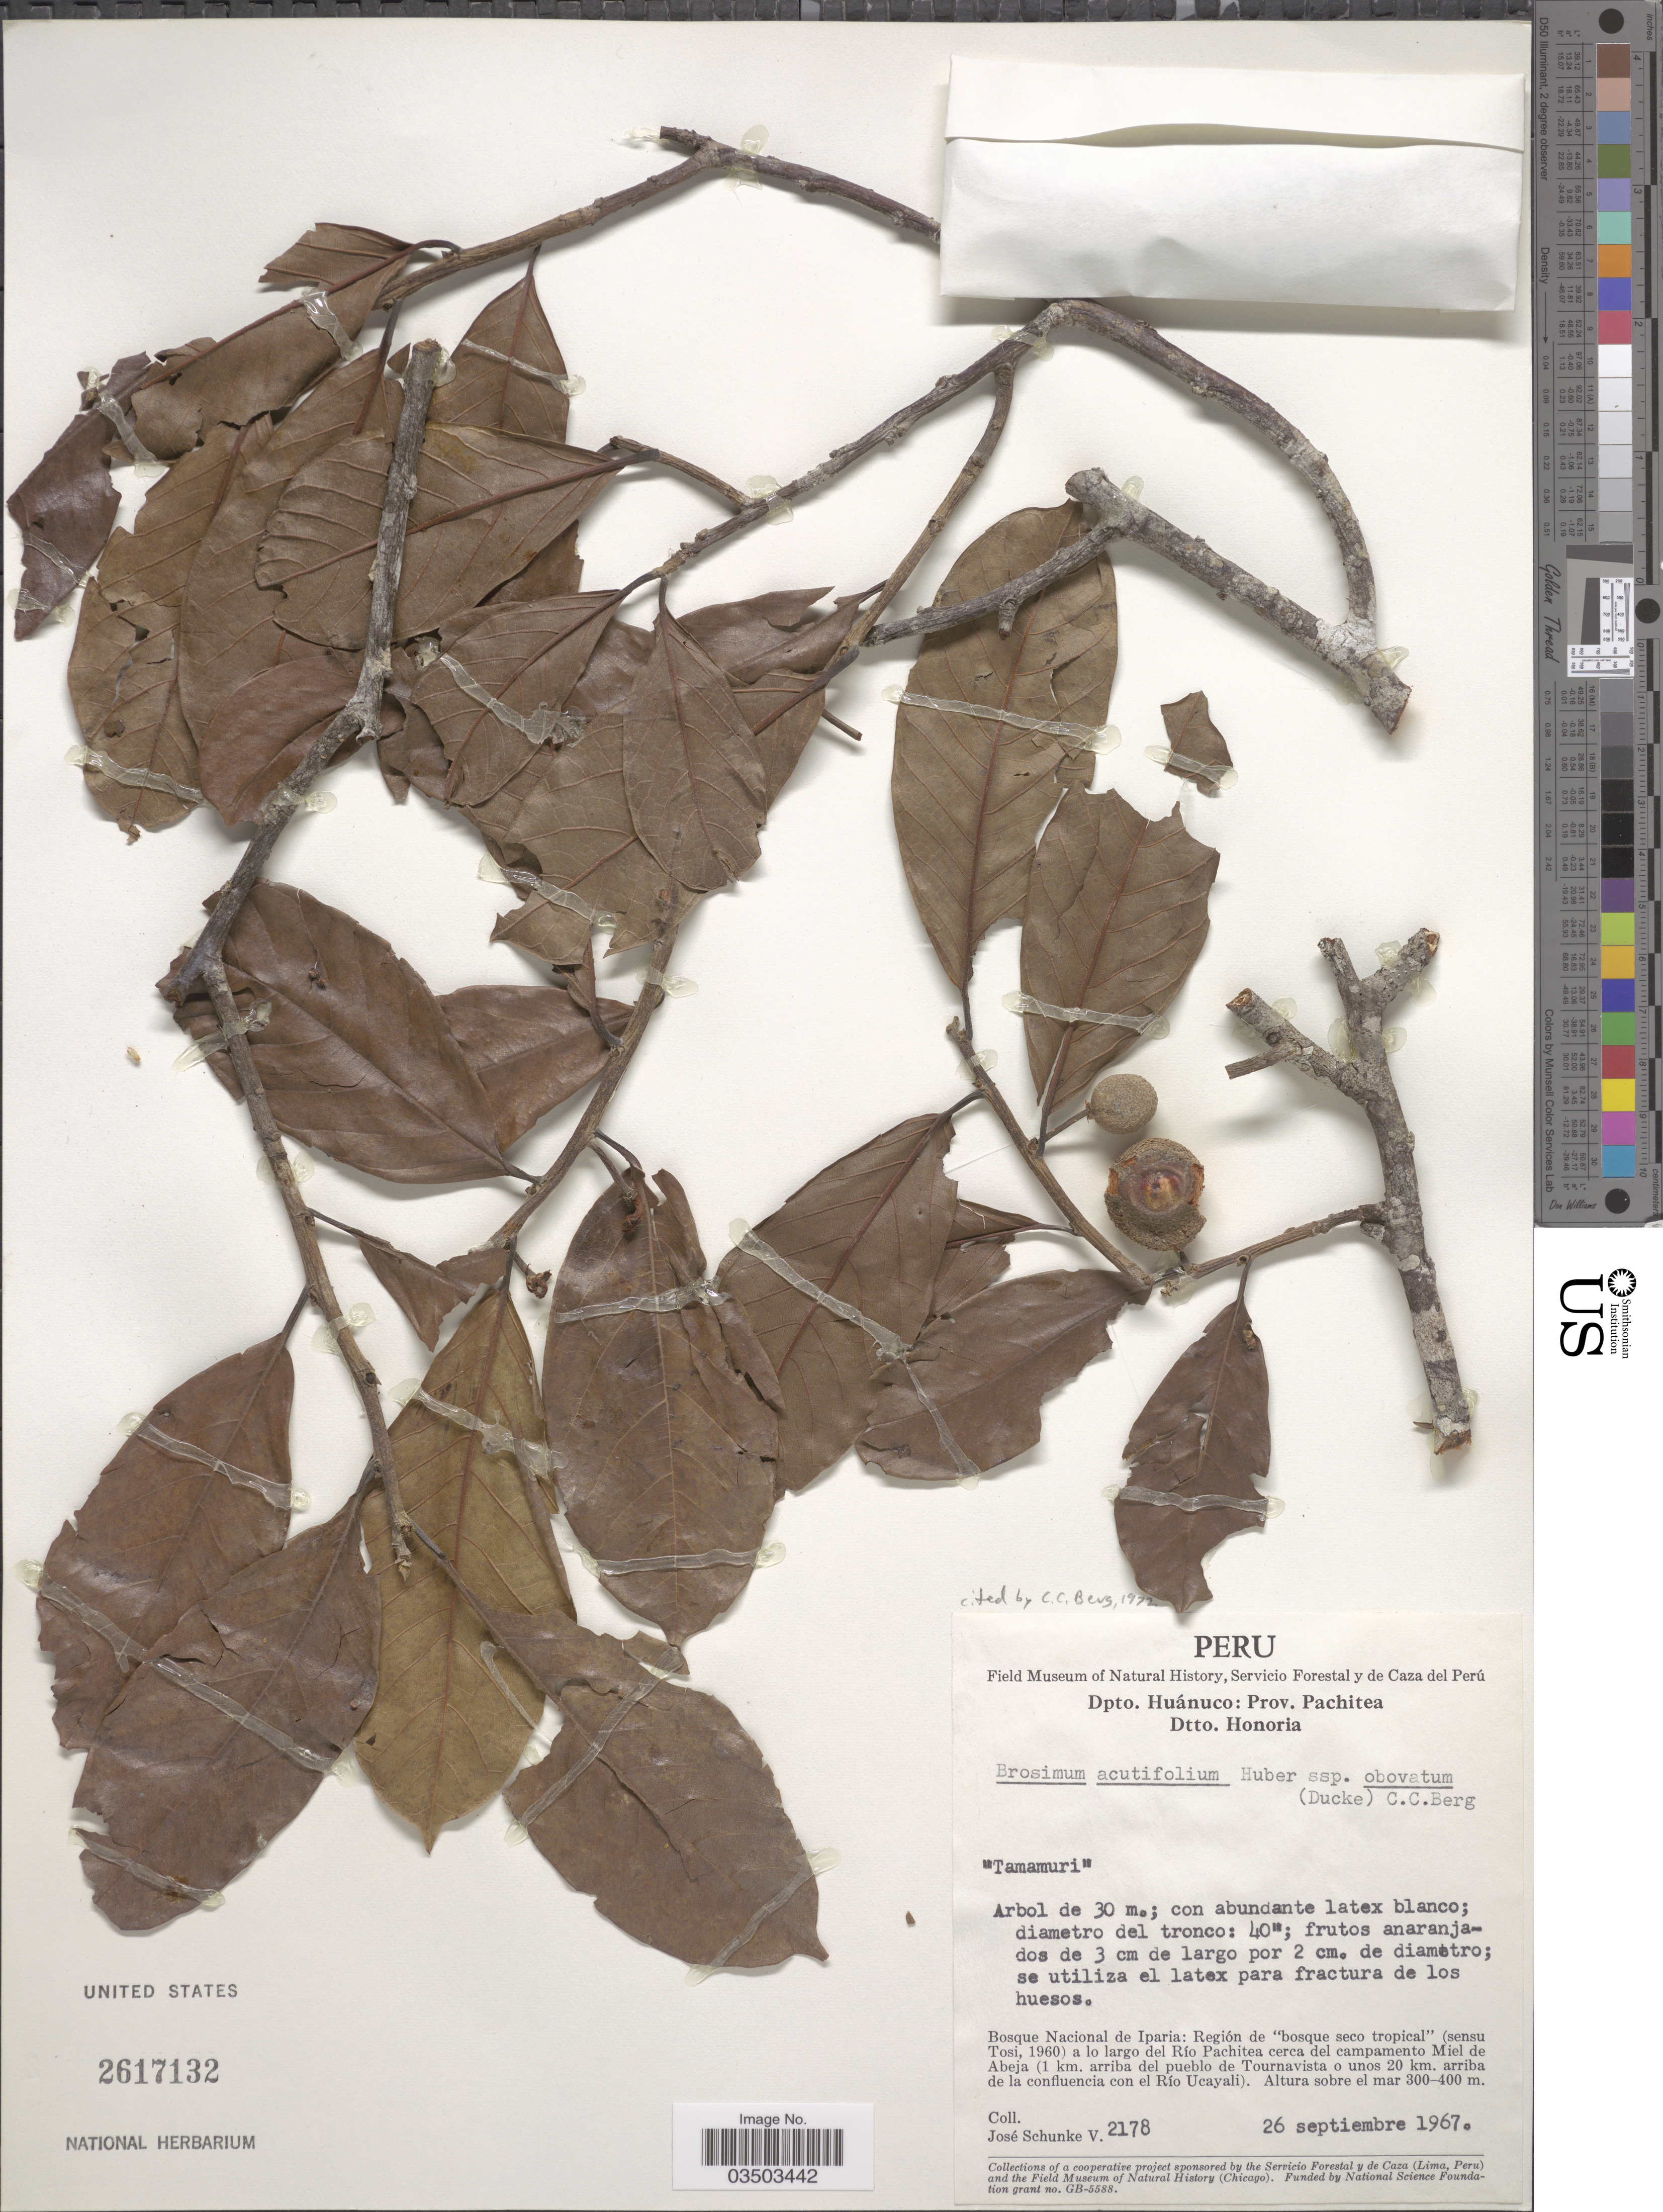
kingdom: Plantae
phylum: Tracheophyta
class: Magnoliopsida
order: Rosales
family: Moraceae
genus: Brosimum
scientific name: Brosimum acutifolium subsp. obovatum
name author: (Ducke) C.C. Berg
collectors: J. Schunke Vigo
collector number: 2178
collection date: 1967-09-26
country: Peru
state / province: Huánuco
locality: Dpto. Huánuco: Prov. Pachitea Dtto. Honoria. Bosque Nacional de Iparia: Región de 'bosque seco tropical' (sensu Tosi, 1960) a lo largo del Río Pachitea cerca del campamento Miel de Abeja (1 km. arriba del pueblo de Tournavista o unos 20 km. arriba de la confluencia con el Río Ucayali).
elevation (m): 300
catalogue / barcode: US 2617132